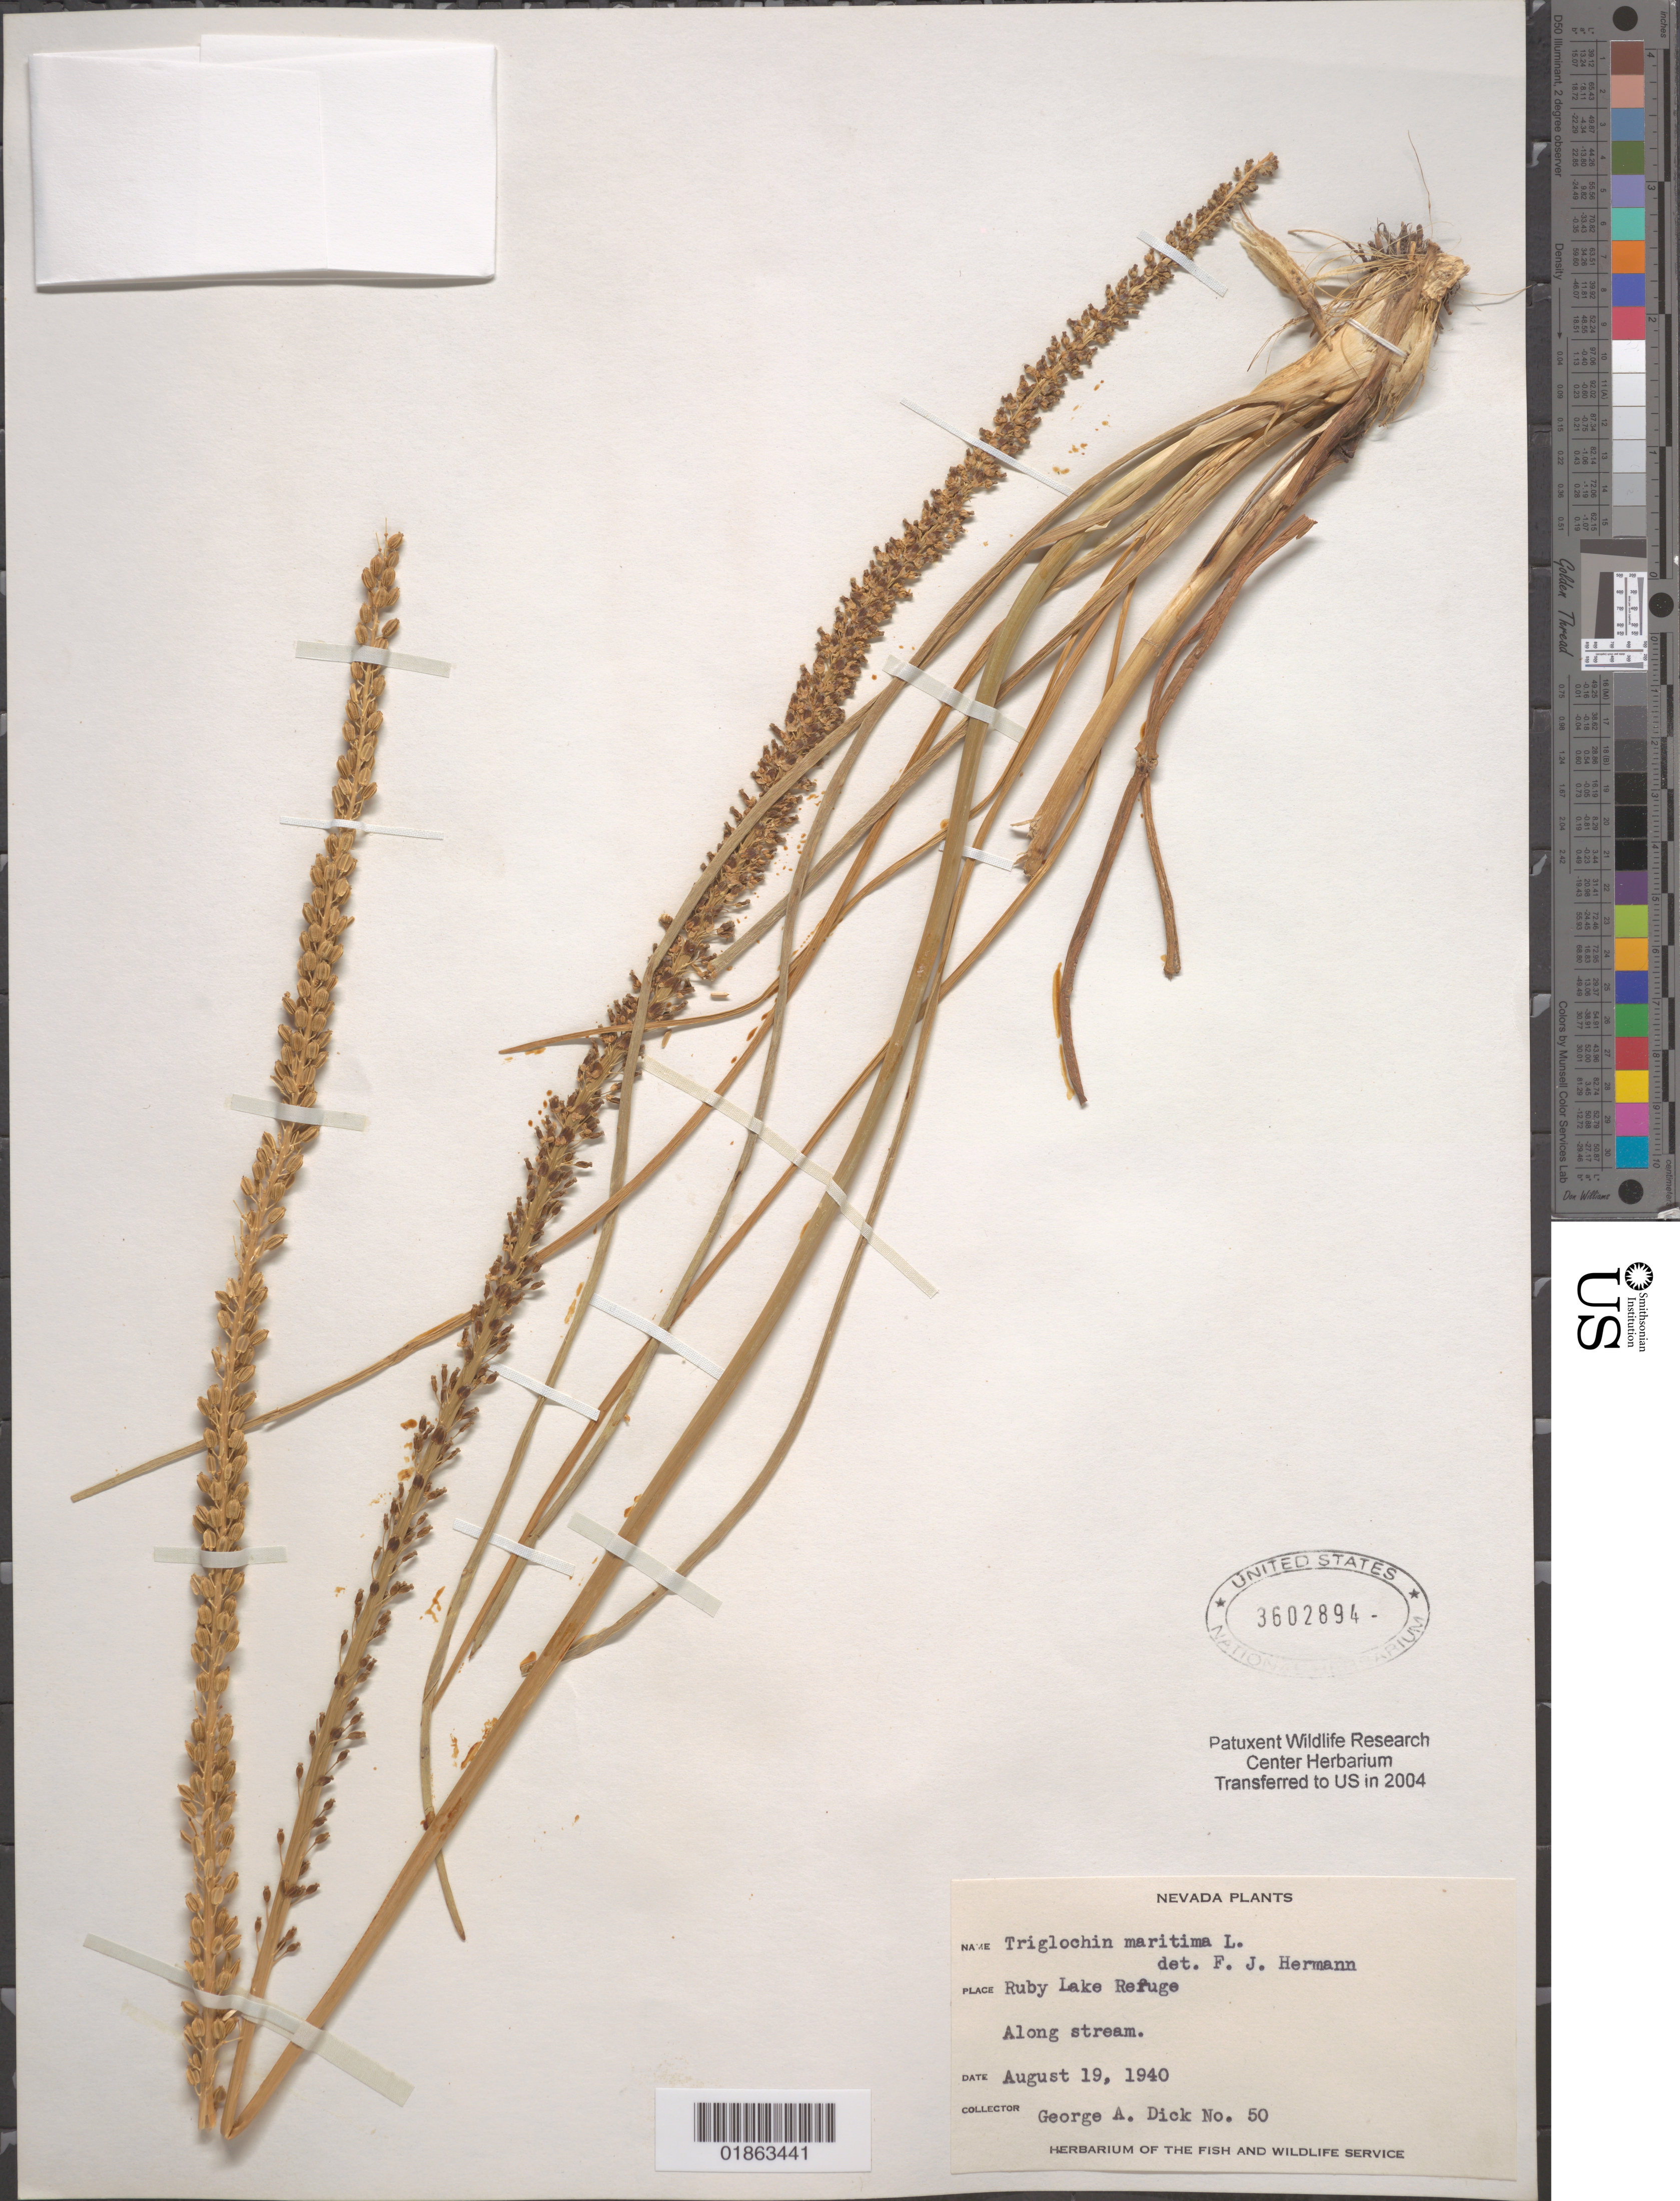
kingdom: Plantae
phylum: Tracheophyta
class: Liliopsida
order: Alismatales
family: Juncaginaceae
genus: Triglochin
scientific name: Triglochin maritima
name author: L.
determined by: Hermann, F. J.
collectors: G. Dick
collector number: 50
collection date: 1940-08-19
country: United States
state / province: Nevada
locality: Ruby Lake Refuge, along stream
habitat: Along stream.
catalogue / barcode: US 3602894